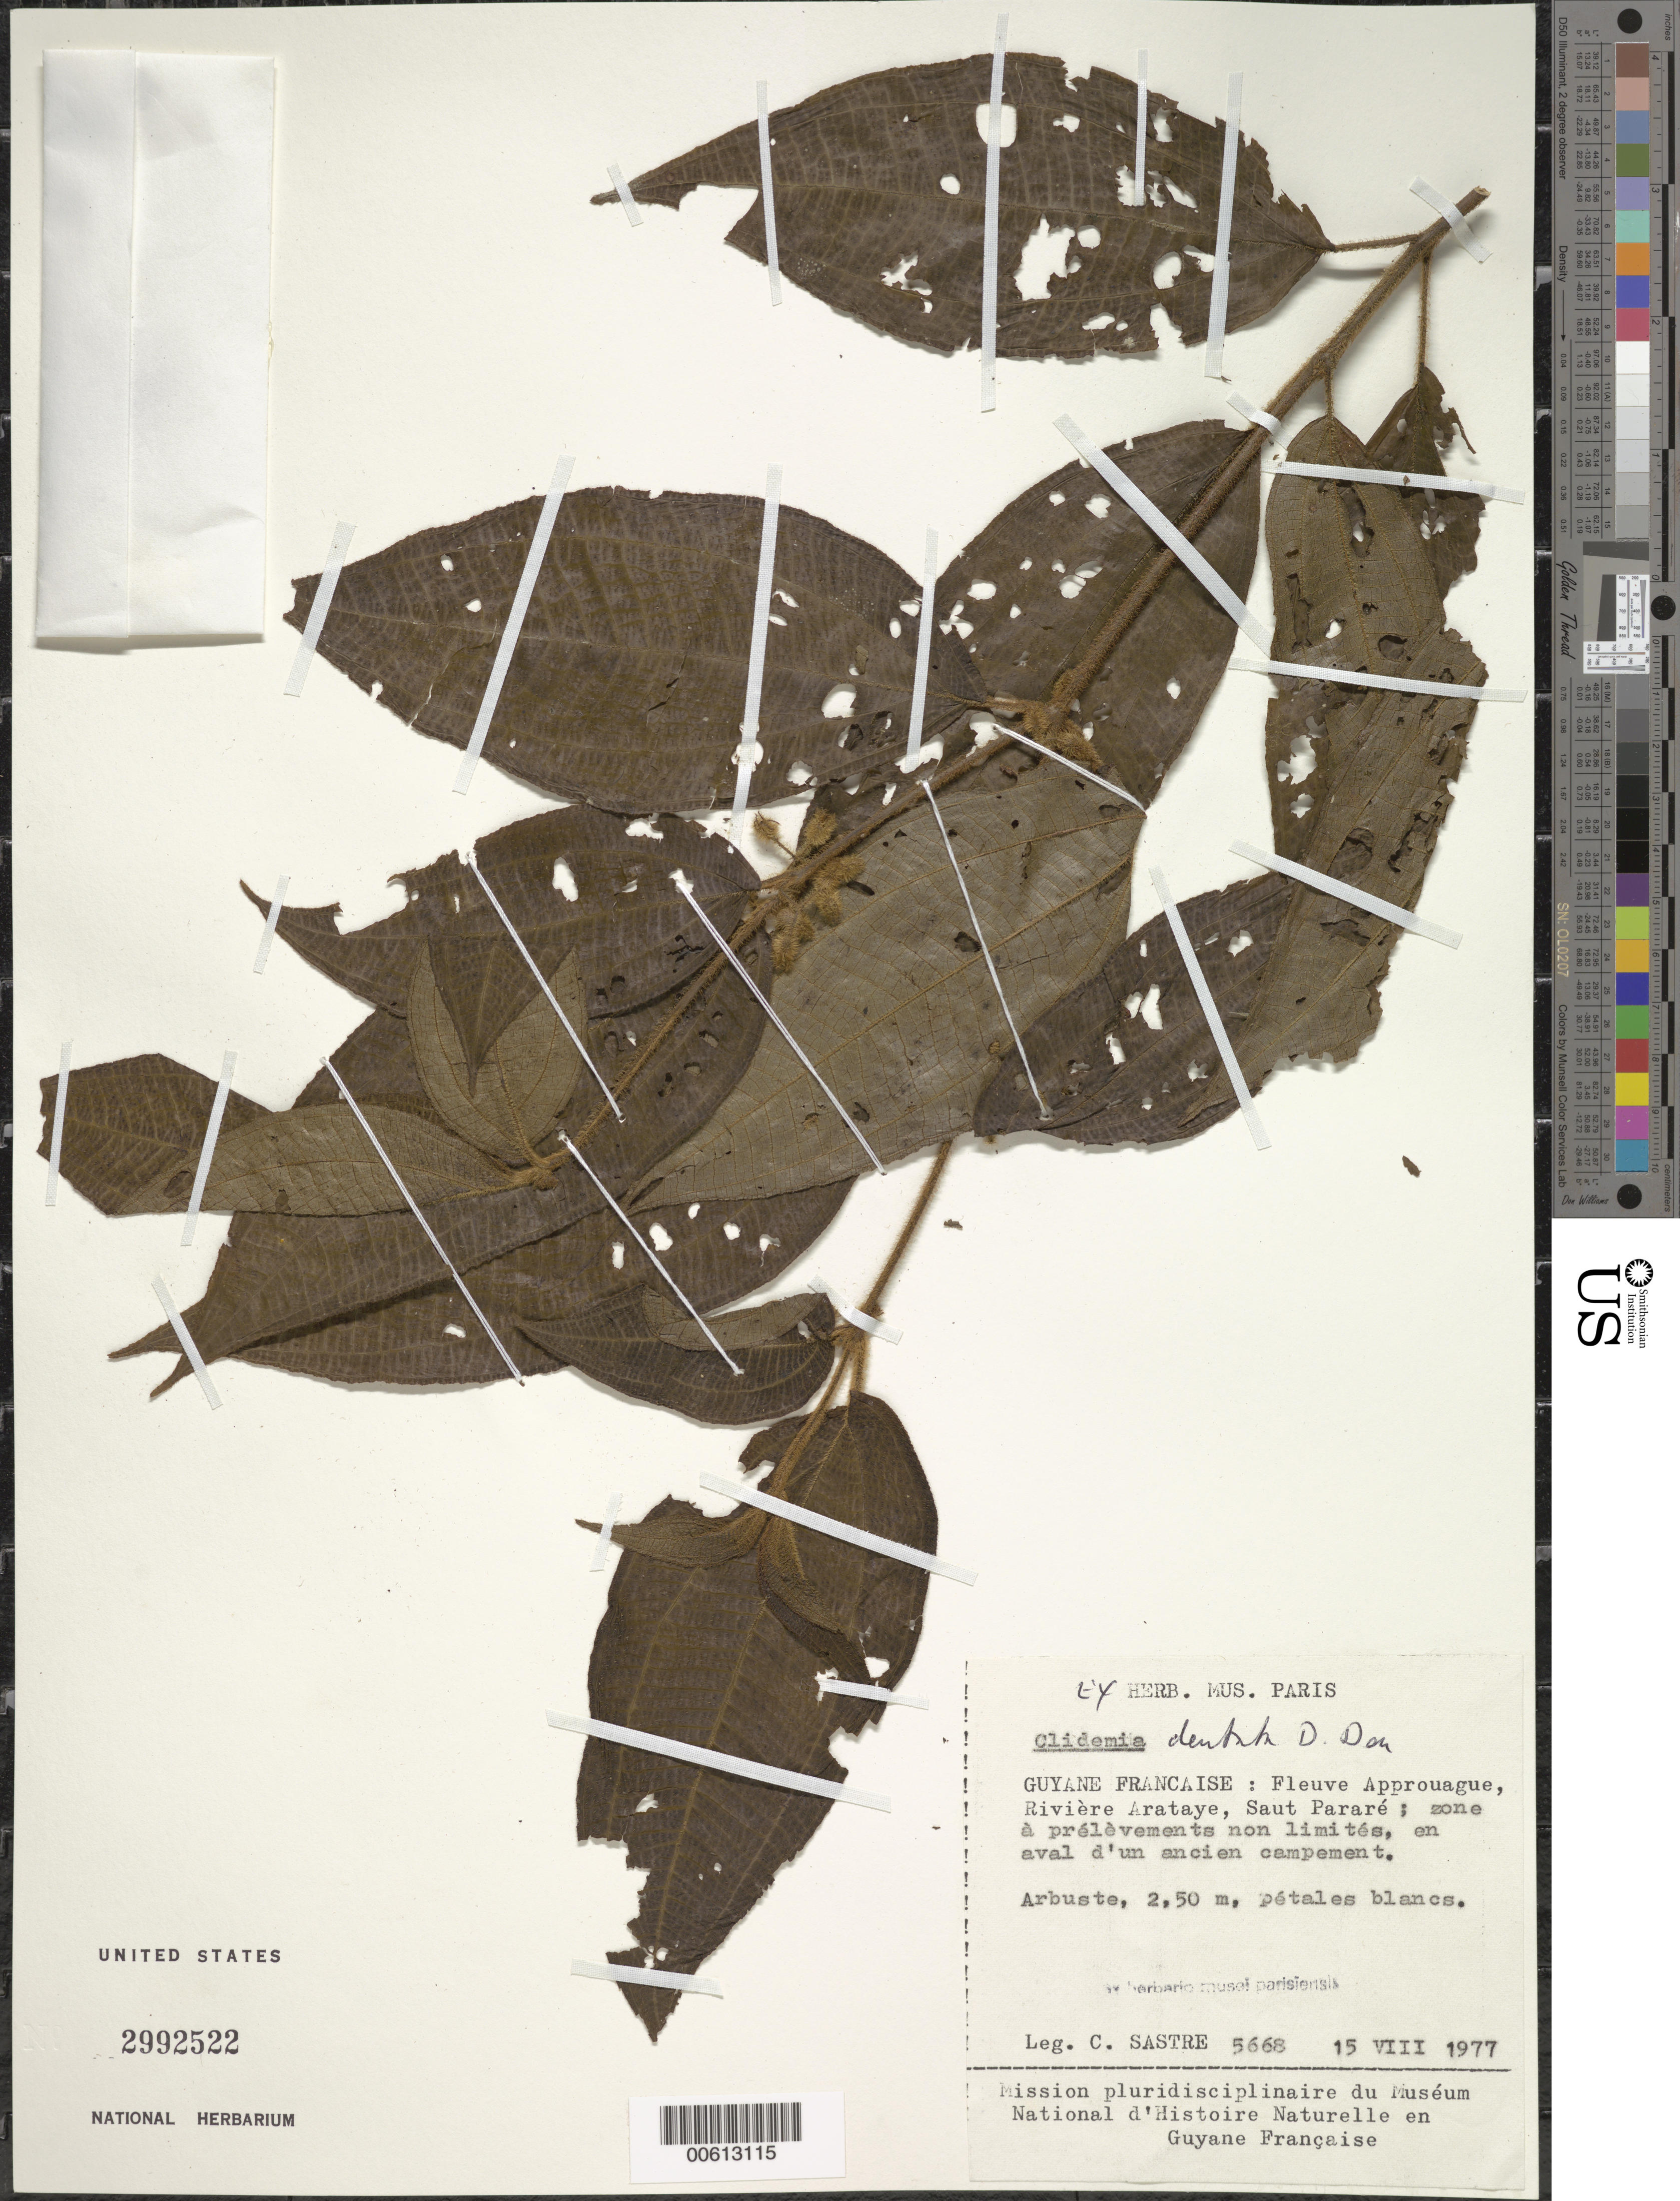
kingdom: Plantae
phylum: Tracheophyta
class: Magnoliopsida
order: Myrtales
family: Melastomataceae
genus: Clidemia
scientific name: Clidemia dentata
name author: D. Don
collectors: C. H. L. Sastre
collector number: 5668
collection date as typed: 15-Aug-77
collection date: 1977-08-15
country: French Guiana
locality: Saut Pararé, Rivière Arataye, Fleuve Approuague; zone a prelevements non limites, en aval d'un ancien campement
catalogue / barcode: US 2992522